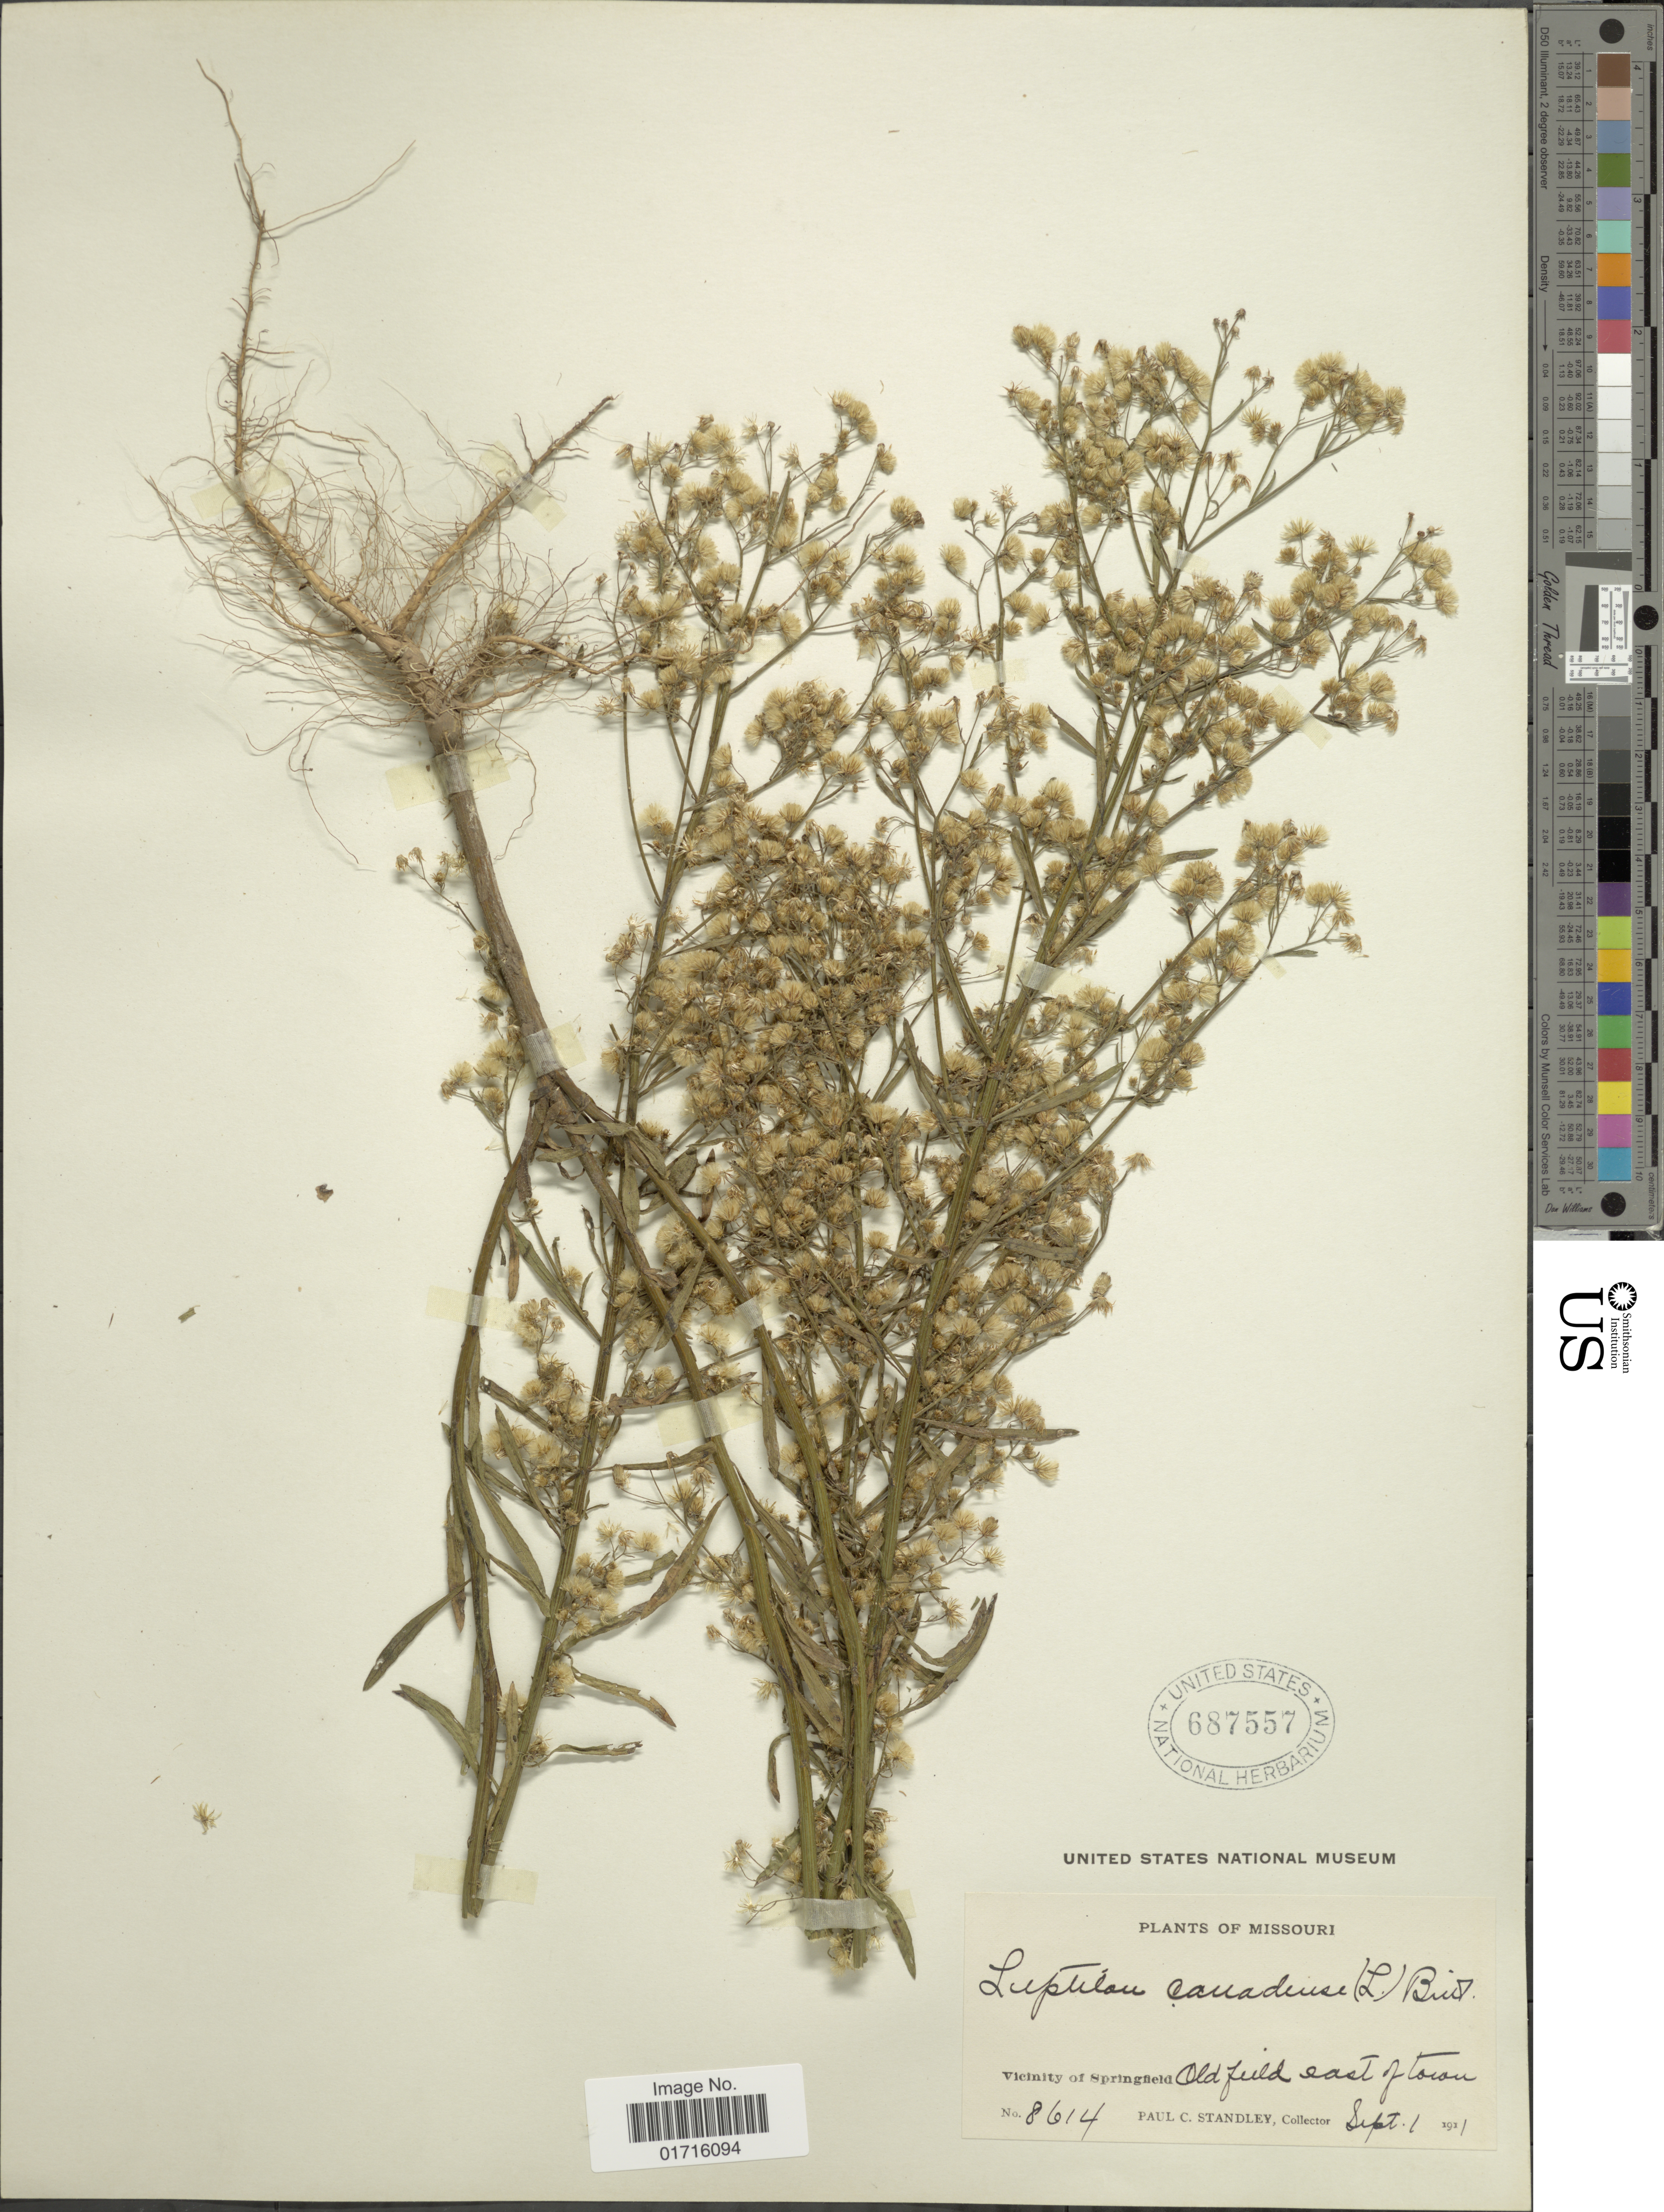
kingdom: Plantae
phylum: Tracheophyta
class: Magnoliopsida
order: Asterales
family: Asteraceae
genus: Conyza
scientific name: Conyza canadensis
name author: (L.) Cronq.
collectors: P. C. Standley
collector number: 8614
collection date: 1911-09-01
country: United States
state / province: Missouri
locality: Vicinity of Springfield, Old field east of town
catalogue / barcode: US 687557